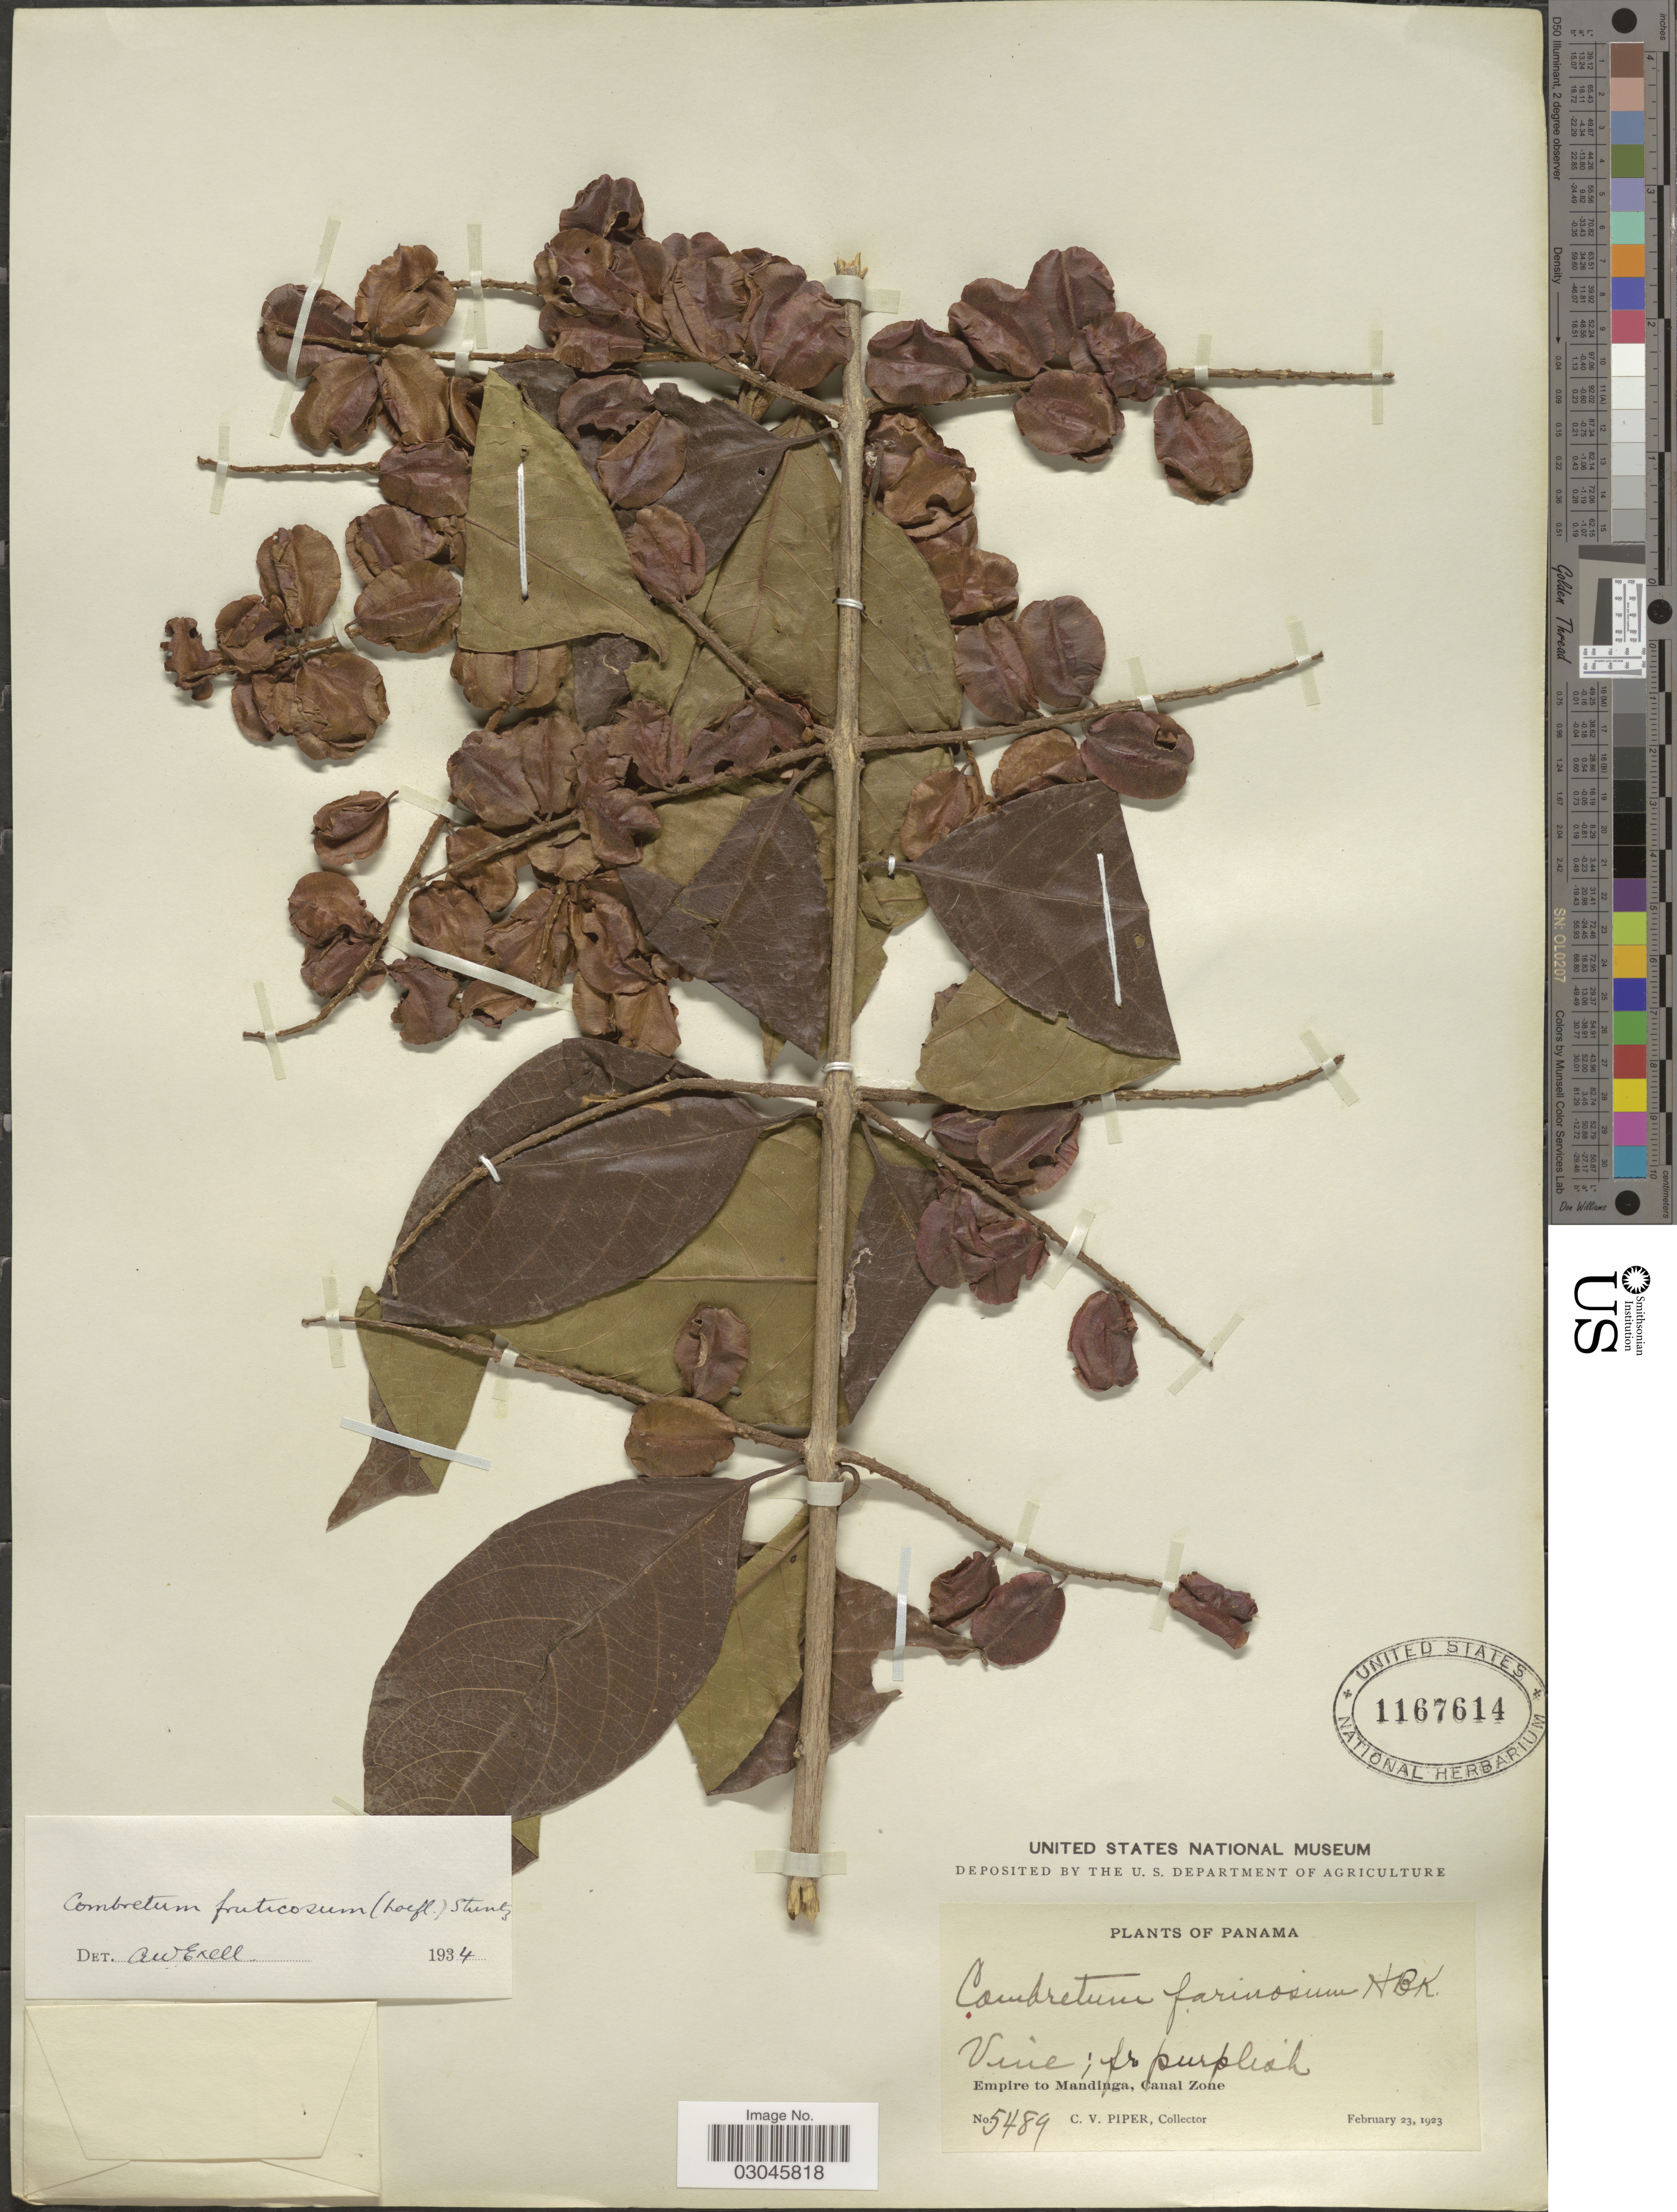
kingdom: Plantae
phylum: Tracheophyta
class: Magnoliopsida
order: Myrtales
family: Combretaceae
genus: Combretum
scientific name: Combretum fruticosum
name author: (Loefl.) Stuntz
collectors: C. V. Piper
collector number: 5489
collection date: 1923-02-23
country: Panama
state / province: Colón / Panamá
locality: Empire to Mandinga, Canal Zone.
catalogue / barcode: US 1167614